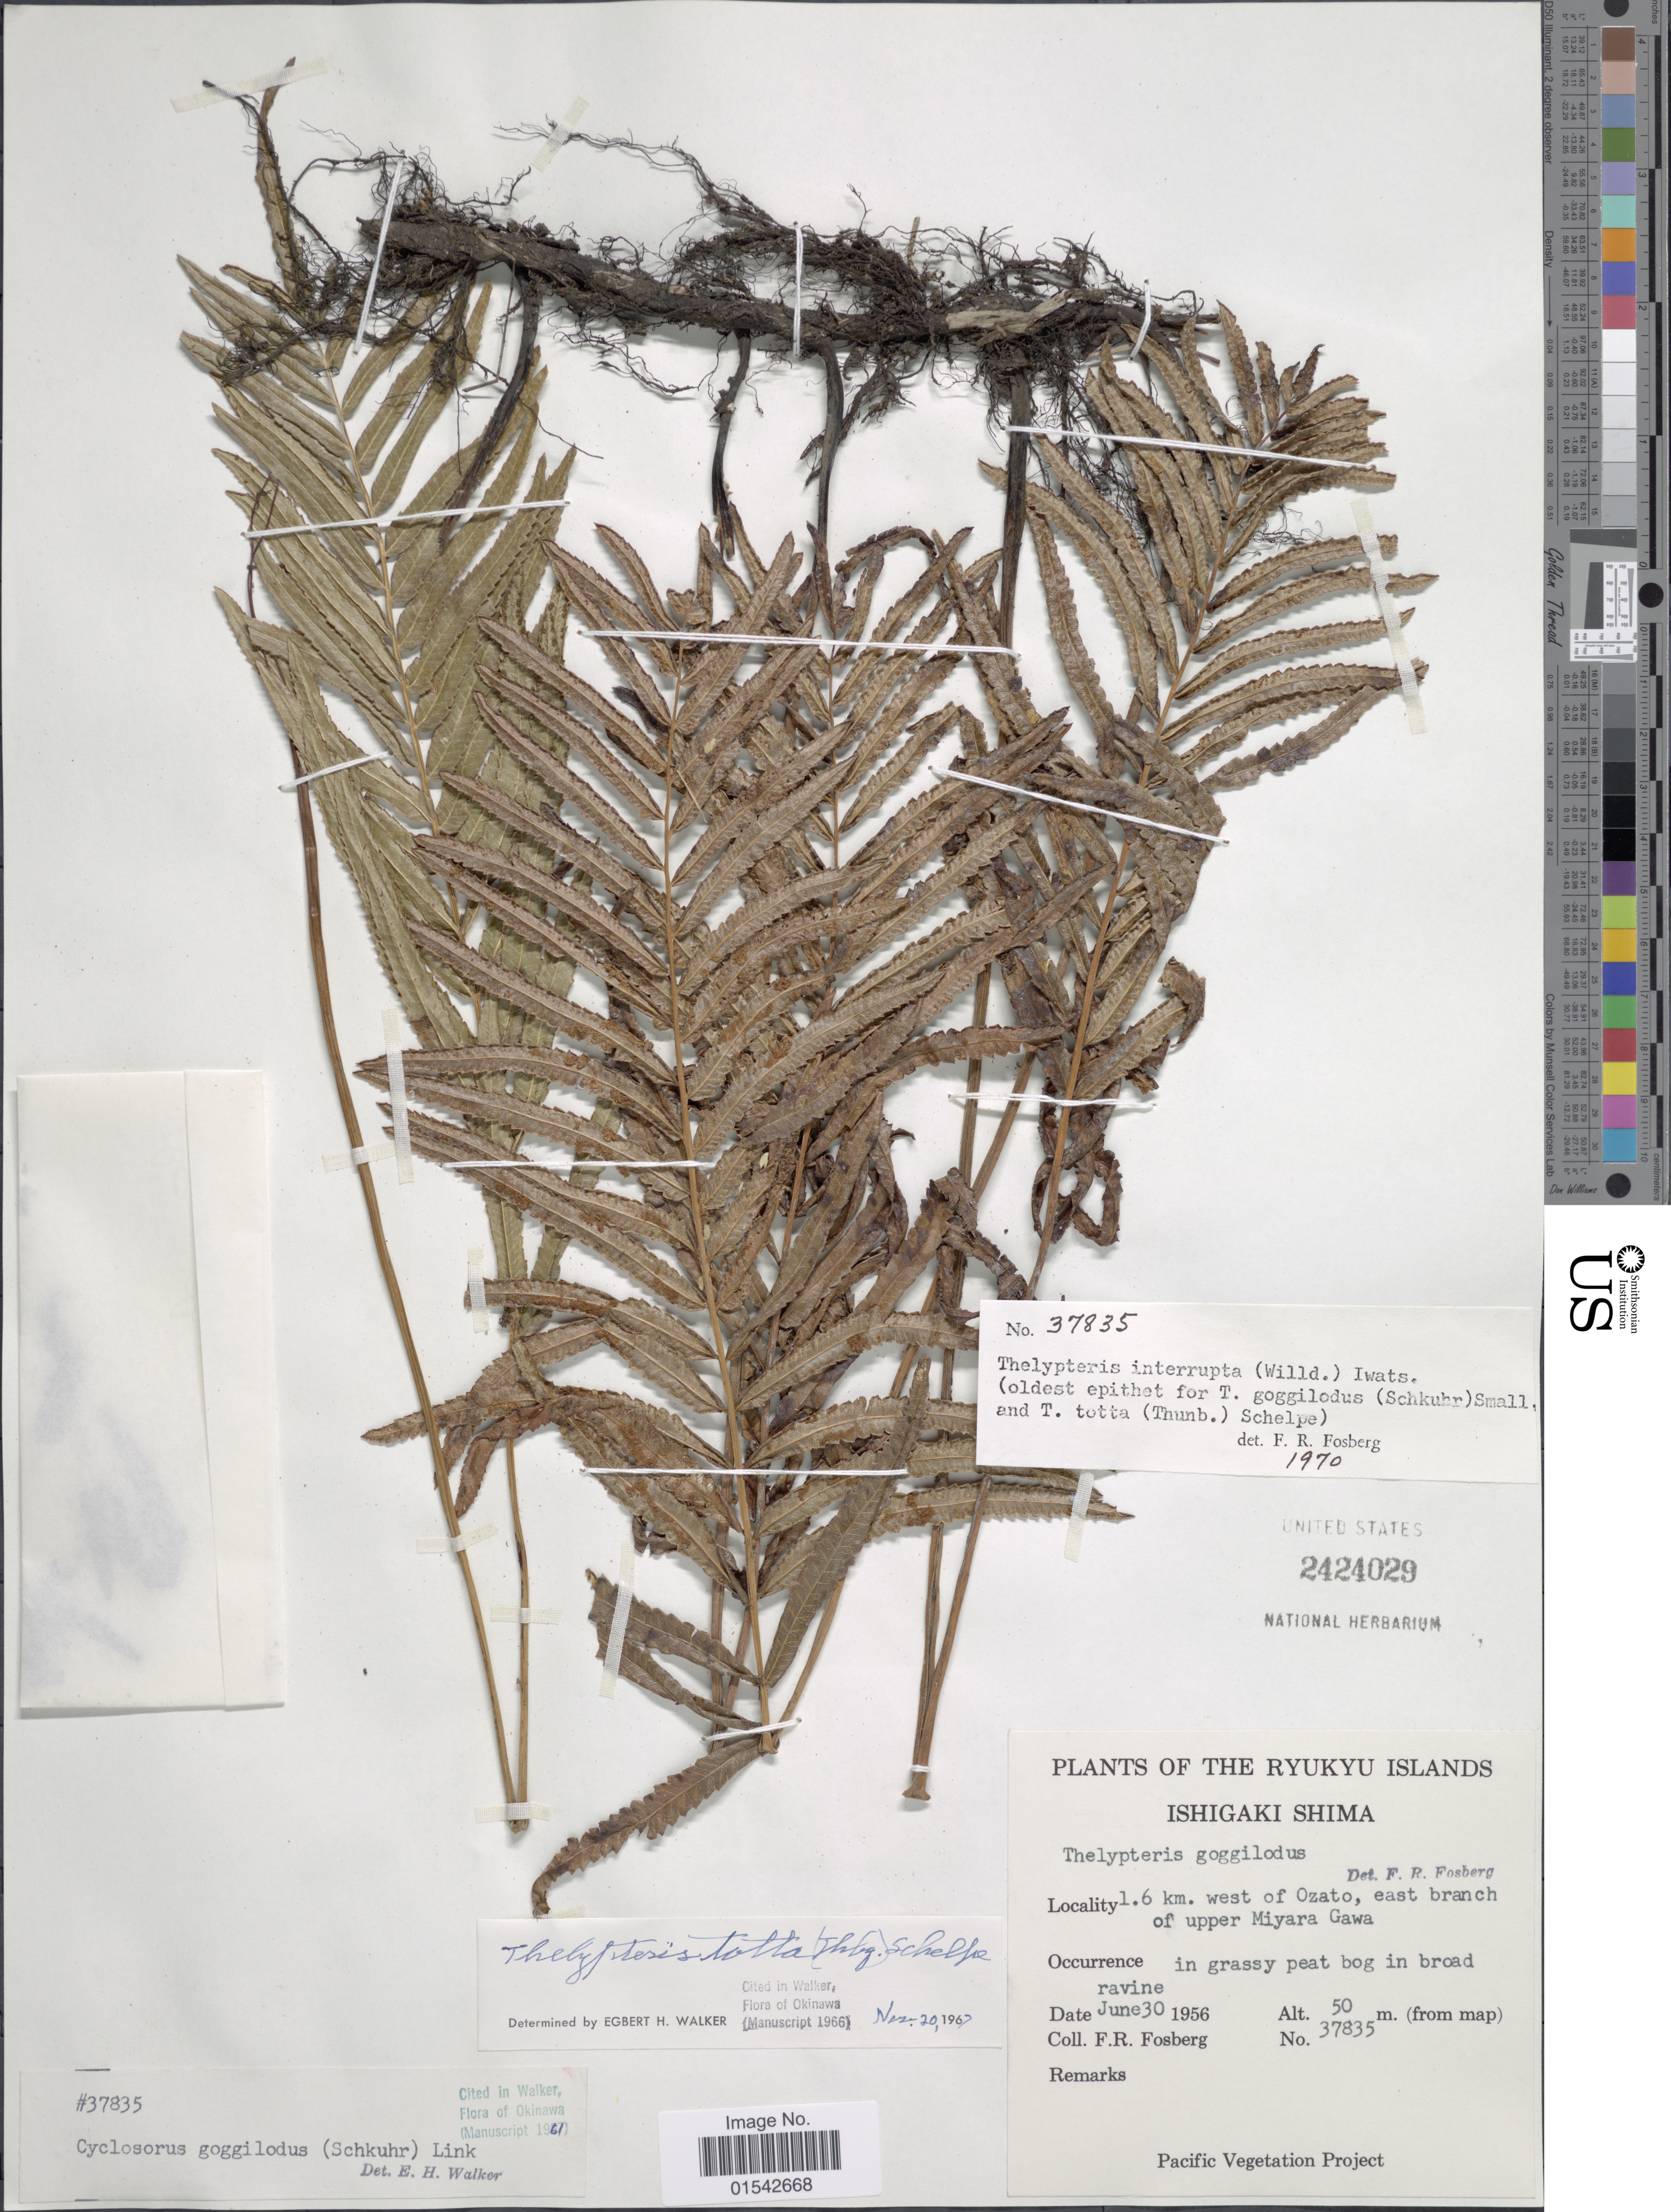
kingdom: Plantae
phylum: Tracheophyta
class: Polypodiopsida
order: Polypodiales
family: Thelypteridaceae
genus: Cyclosorus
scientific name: Cyclosorus interruptus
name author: (Willd.) H. Itô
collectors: F. R. Fosberg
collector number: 37835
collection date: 1956-06-30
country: Japan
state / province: Okinawa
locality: Ryukyu Island, Ishigaki Shima, 1.6 km. west of Ozato, east branch of upper Miyara Gawa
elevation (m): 50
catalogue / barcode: US 2424029